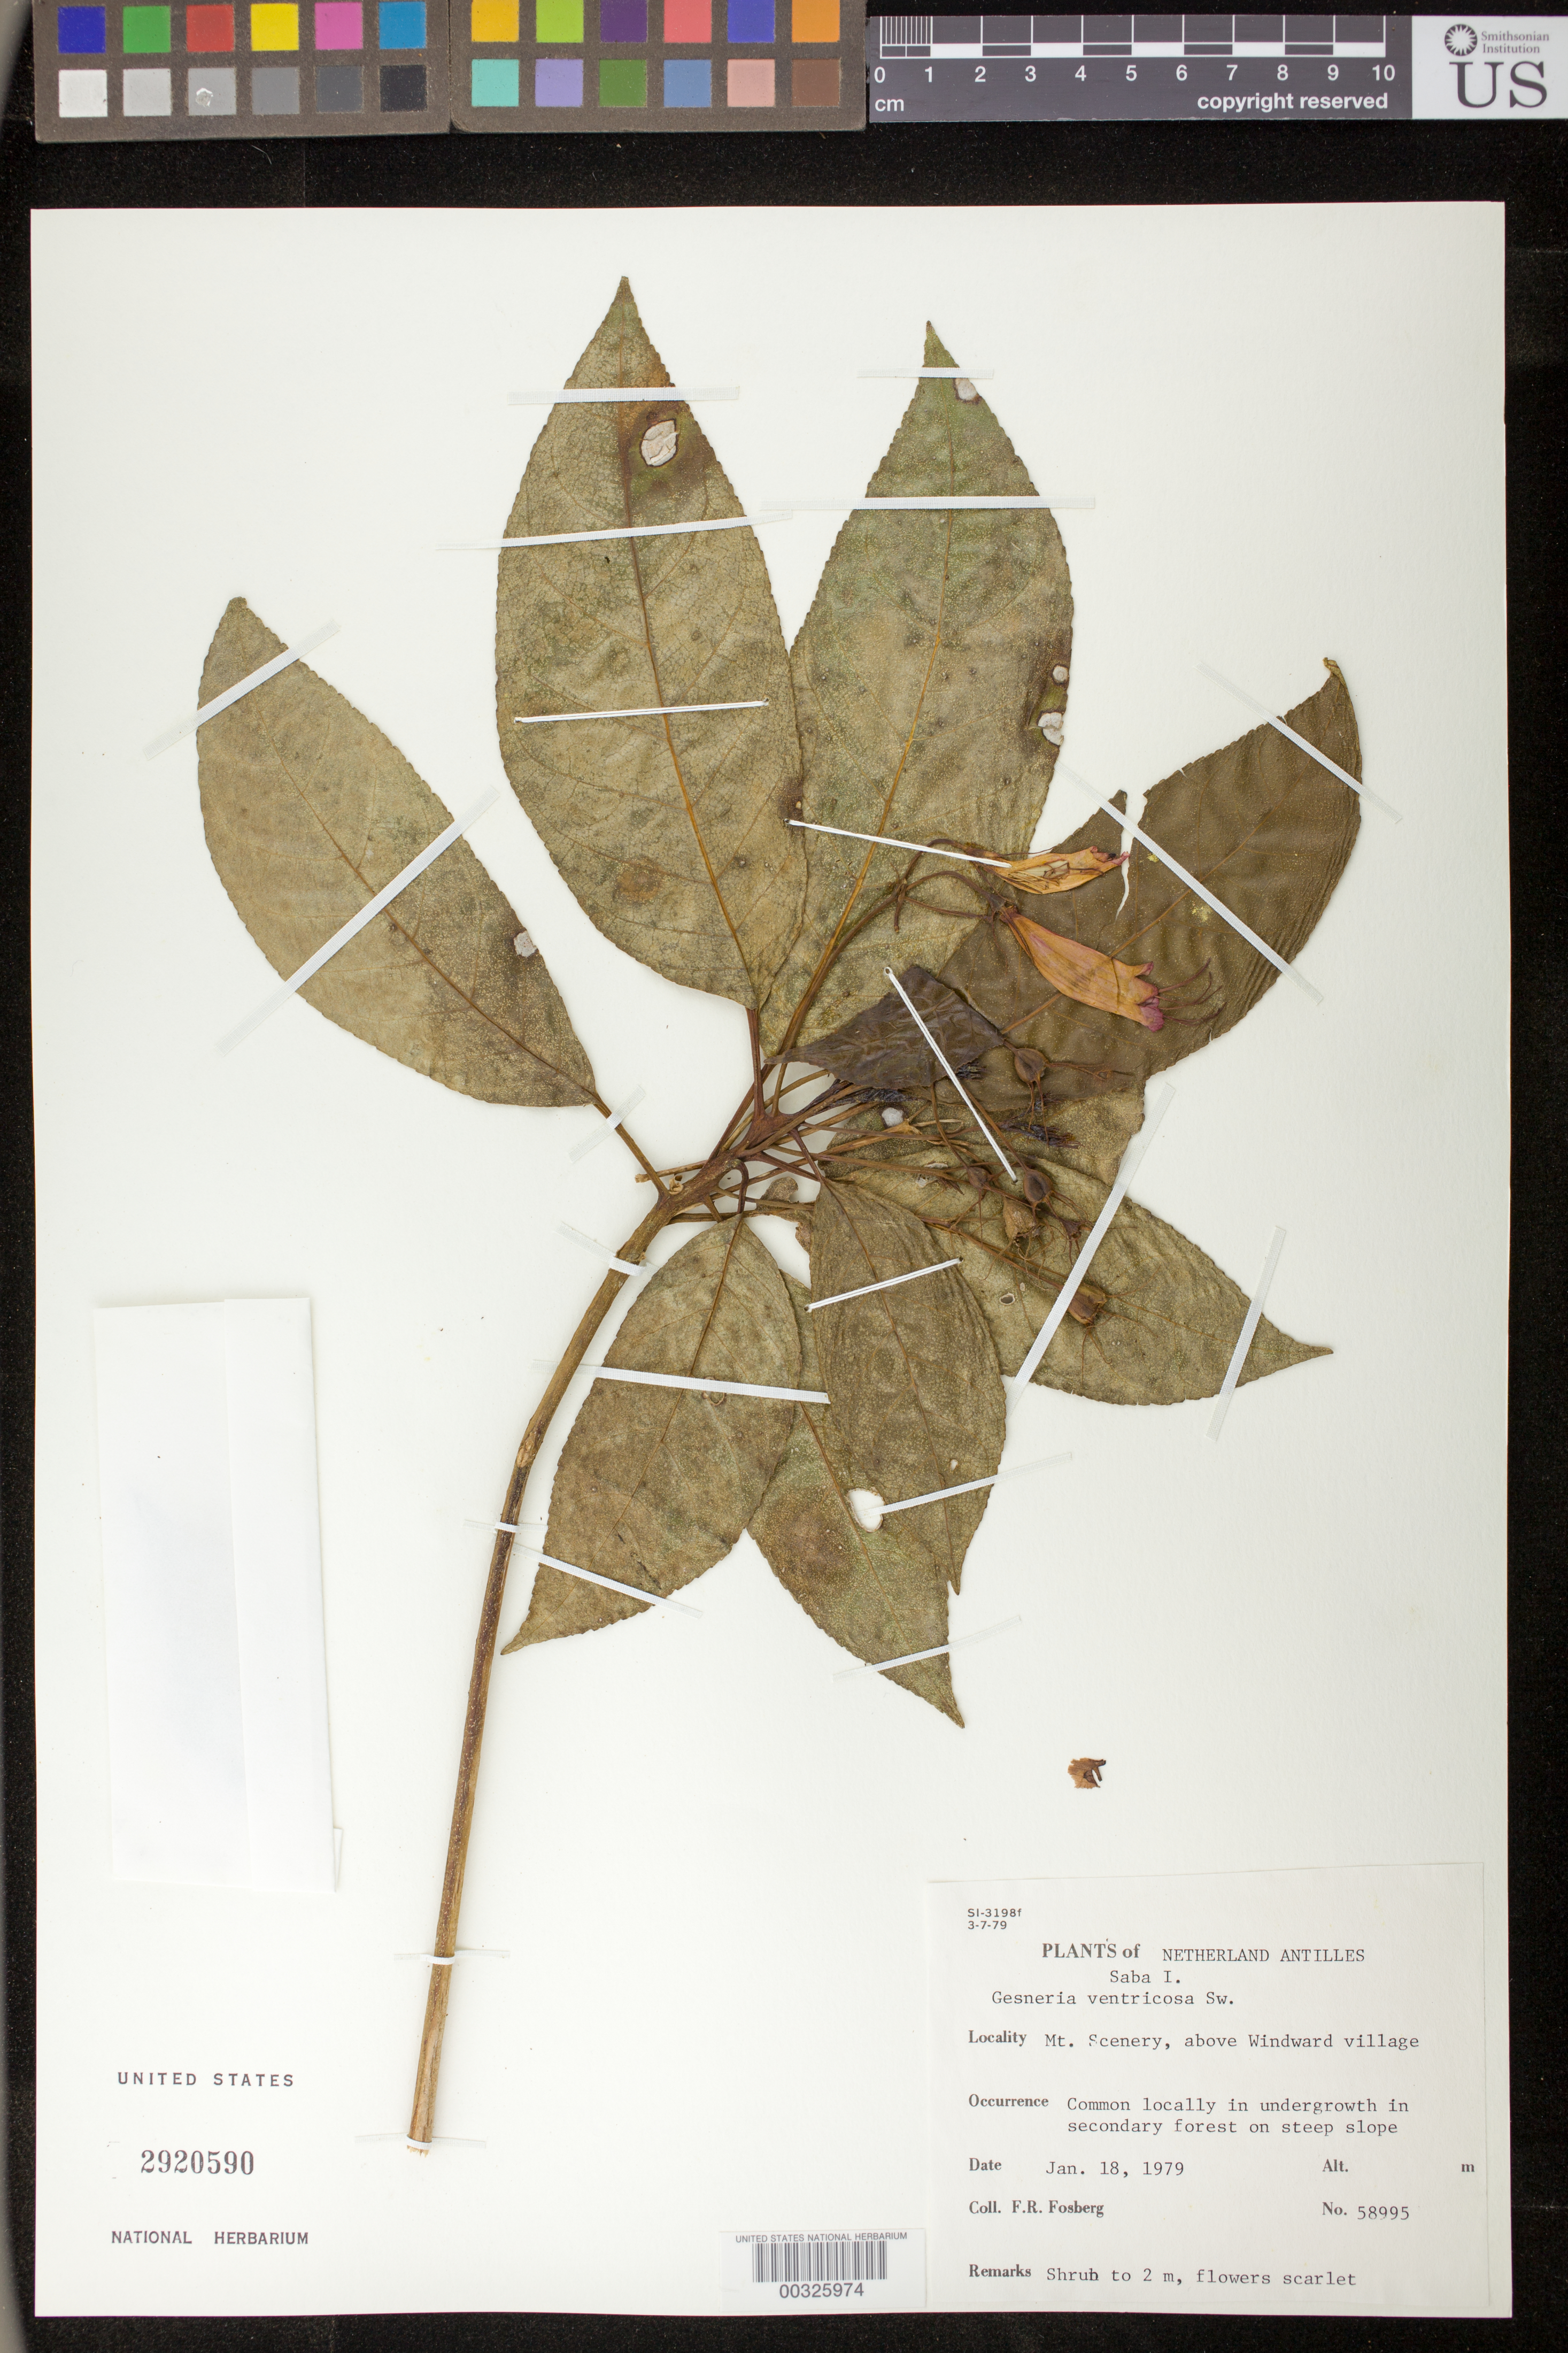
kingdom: Plantae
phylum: Tracheophyta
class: Magnoliopsida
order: Lamiales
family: Gesneriaceae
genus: Gesneria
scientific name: Gesneria ventricosa subsp. ventricosa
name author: Sw.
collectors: F. R. Fosberg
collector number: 58995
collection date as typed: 18 Jan 1979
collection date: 1979-01-18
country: Netherlands Antilles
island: Saba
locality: Mt Scenery, above Windward Village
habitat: In undergrowth in secondary forest on steep slope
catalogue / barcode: US 2920590